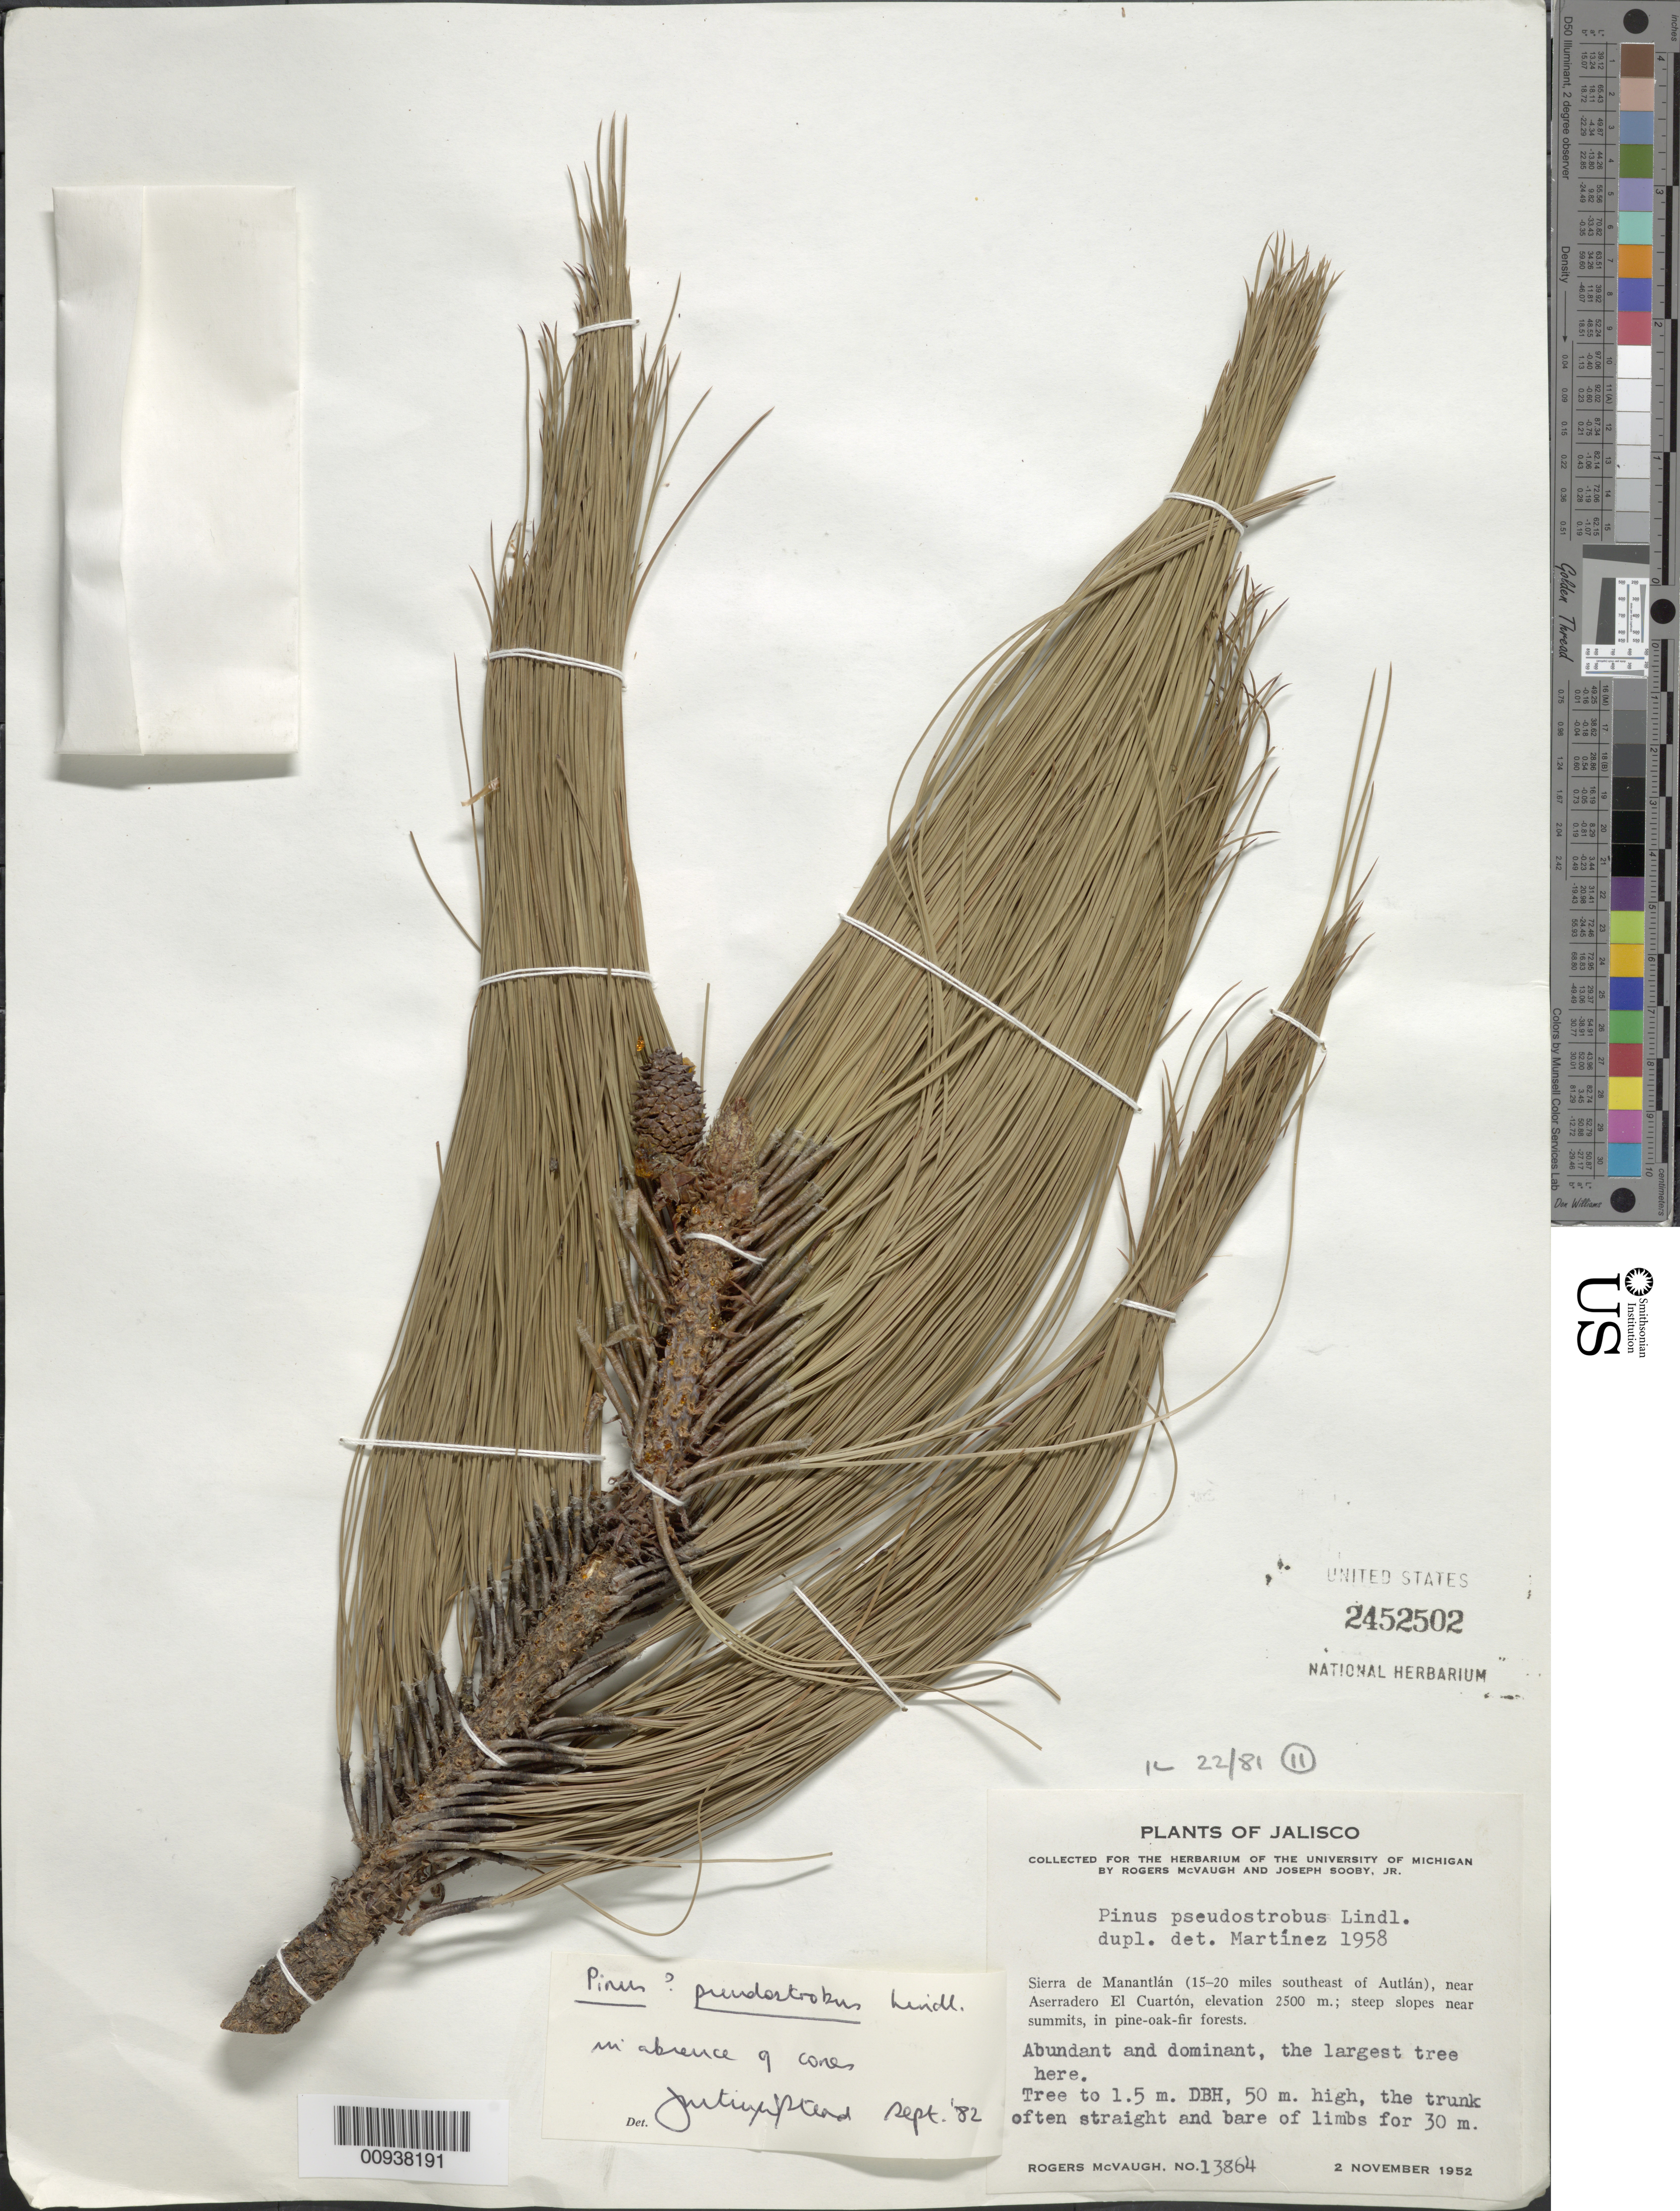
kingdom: Plantae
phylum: Tracheophyta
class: Pinopsida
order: Pinales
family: Pinaceae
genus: Pinus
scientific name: Pinus pseudostrobus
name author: Lindl.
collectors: R. McVaugh & J. Sooby Jr.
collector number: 13864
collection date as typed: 02 Nov 1952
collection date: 1952-11-02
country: Mexico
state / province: Jalisco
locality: Sierra de Manantlán (15-20 miles southeast of Autlán), near Aserradero El Cuartón.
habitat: Steep slopes near summits, in pine-oak-fir forests. Abundant and dominant, the largest tree here.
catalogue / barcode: US 2452502